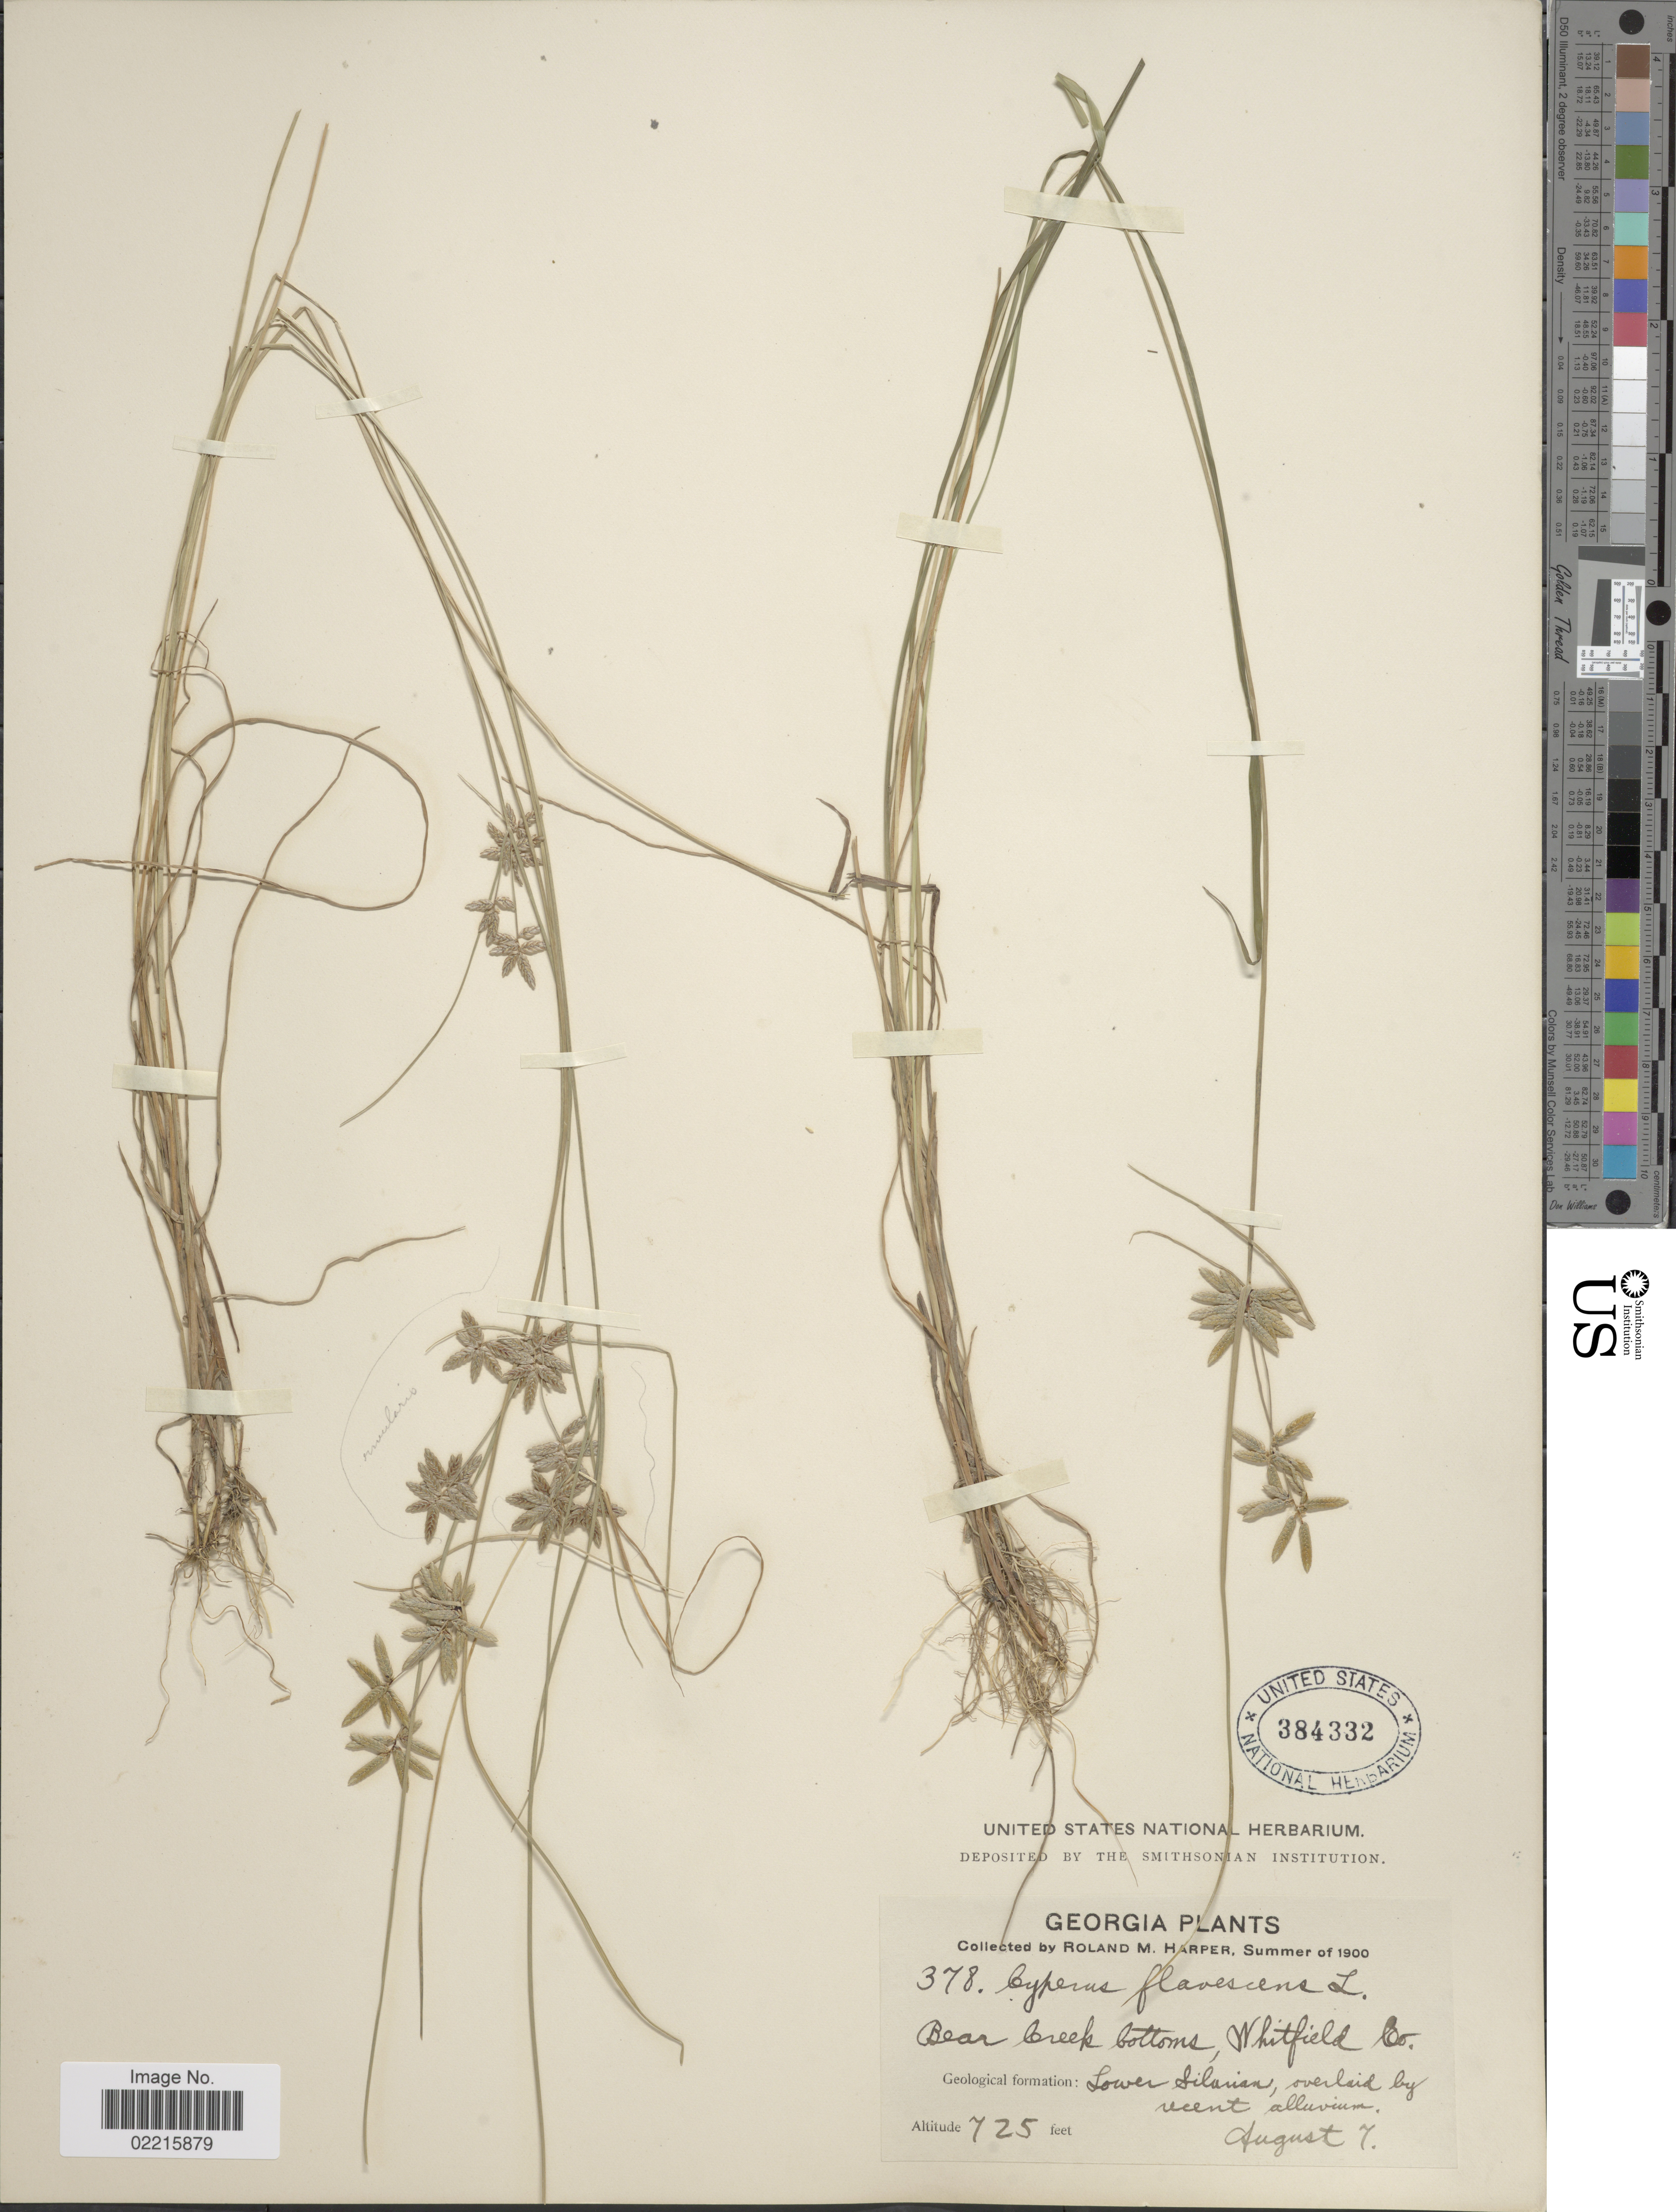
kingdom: Plantae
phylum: Tracheophyta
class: Liliopsida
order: Poales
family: Cyperaceae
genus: Cyperus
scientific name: Cyperus flavescens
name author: L.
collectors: R. M. Harper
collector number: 378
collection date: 1900-08-07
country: United States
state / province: Georgia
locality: Bear Creek bottoms, Whitfield Co. Geological formation: Lower Silurian, overlaid by recent alluvium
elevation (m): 221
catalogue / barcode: US 384332